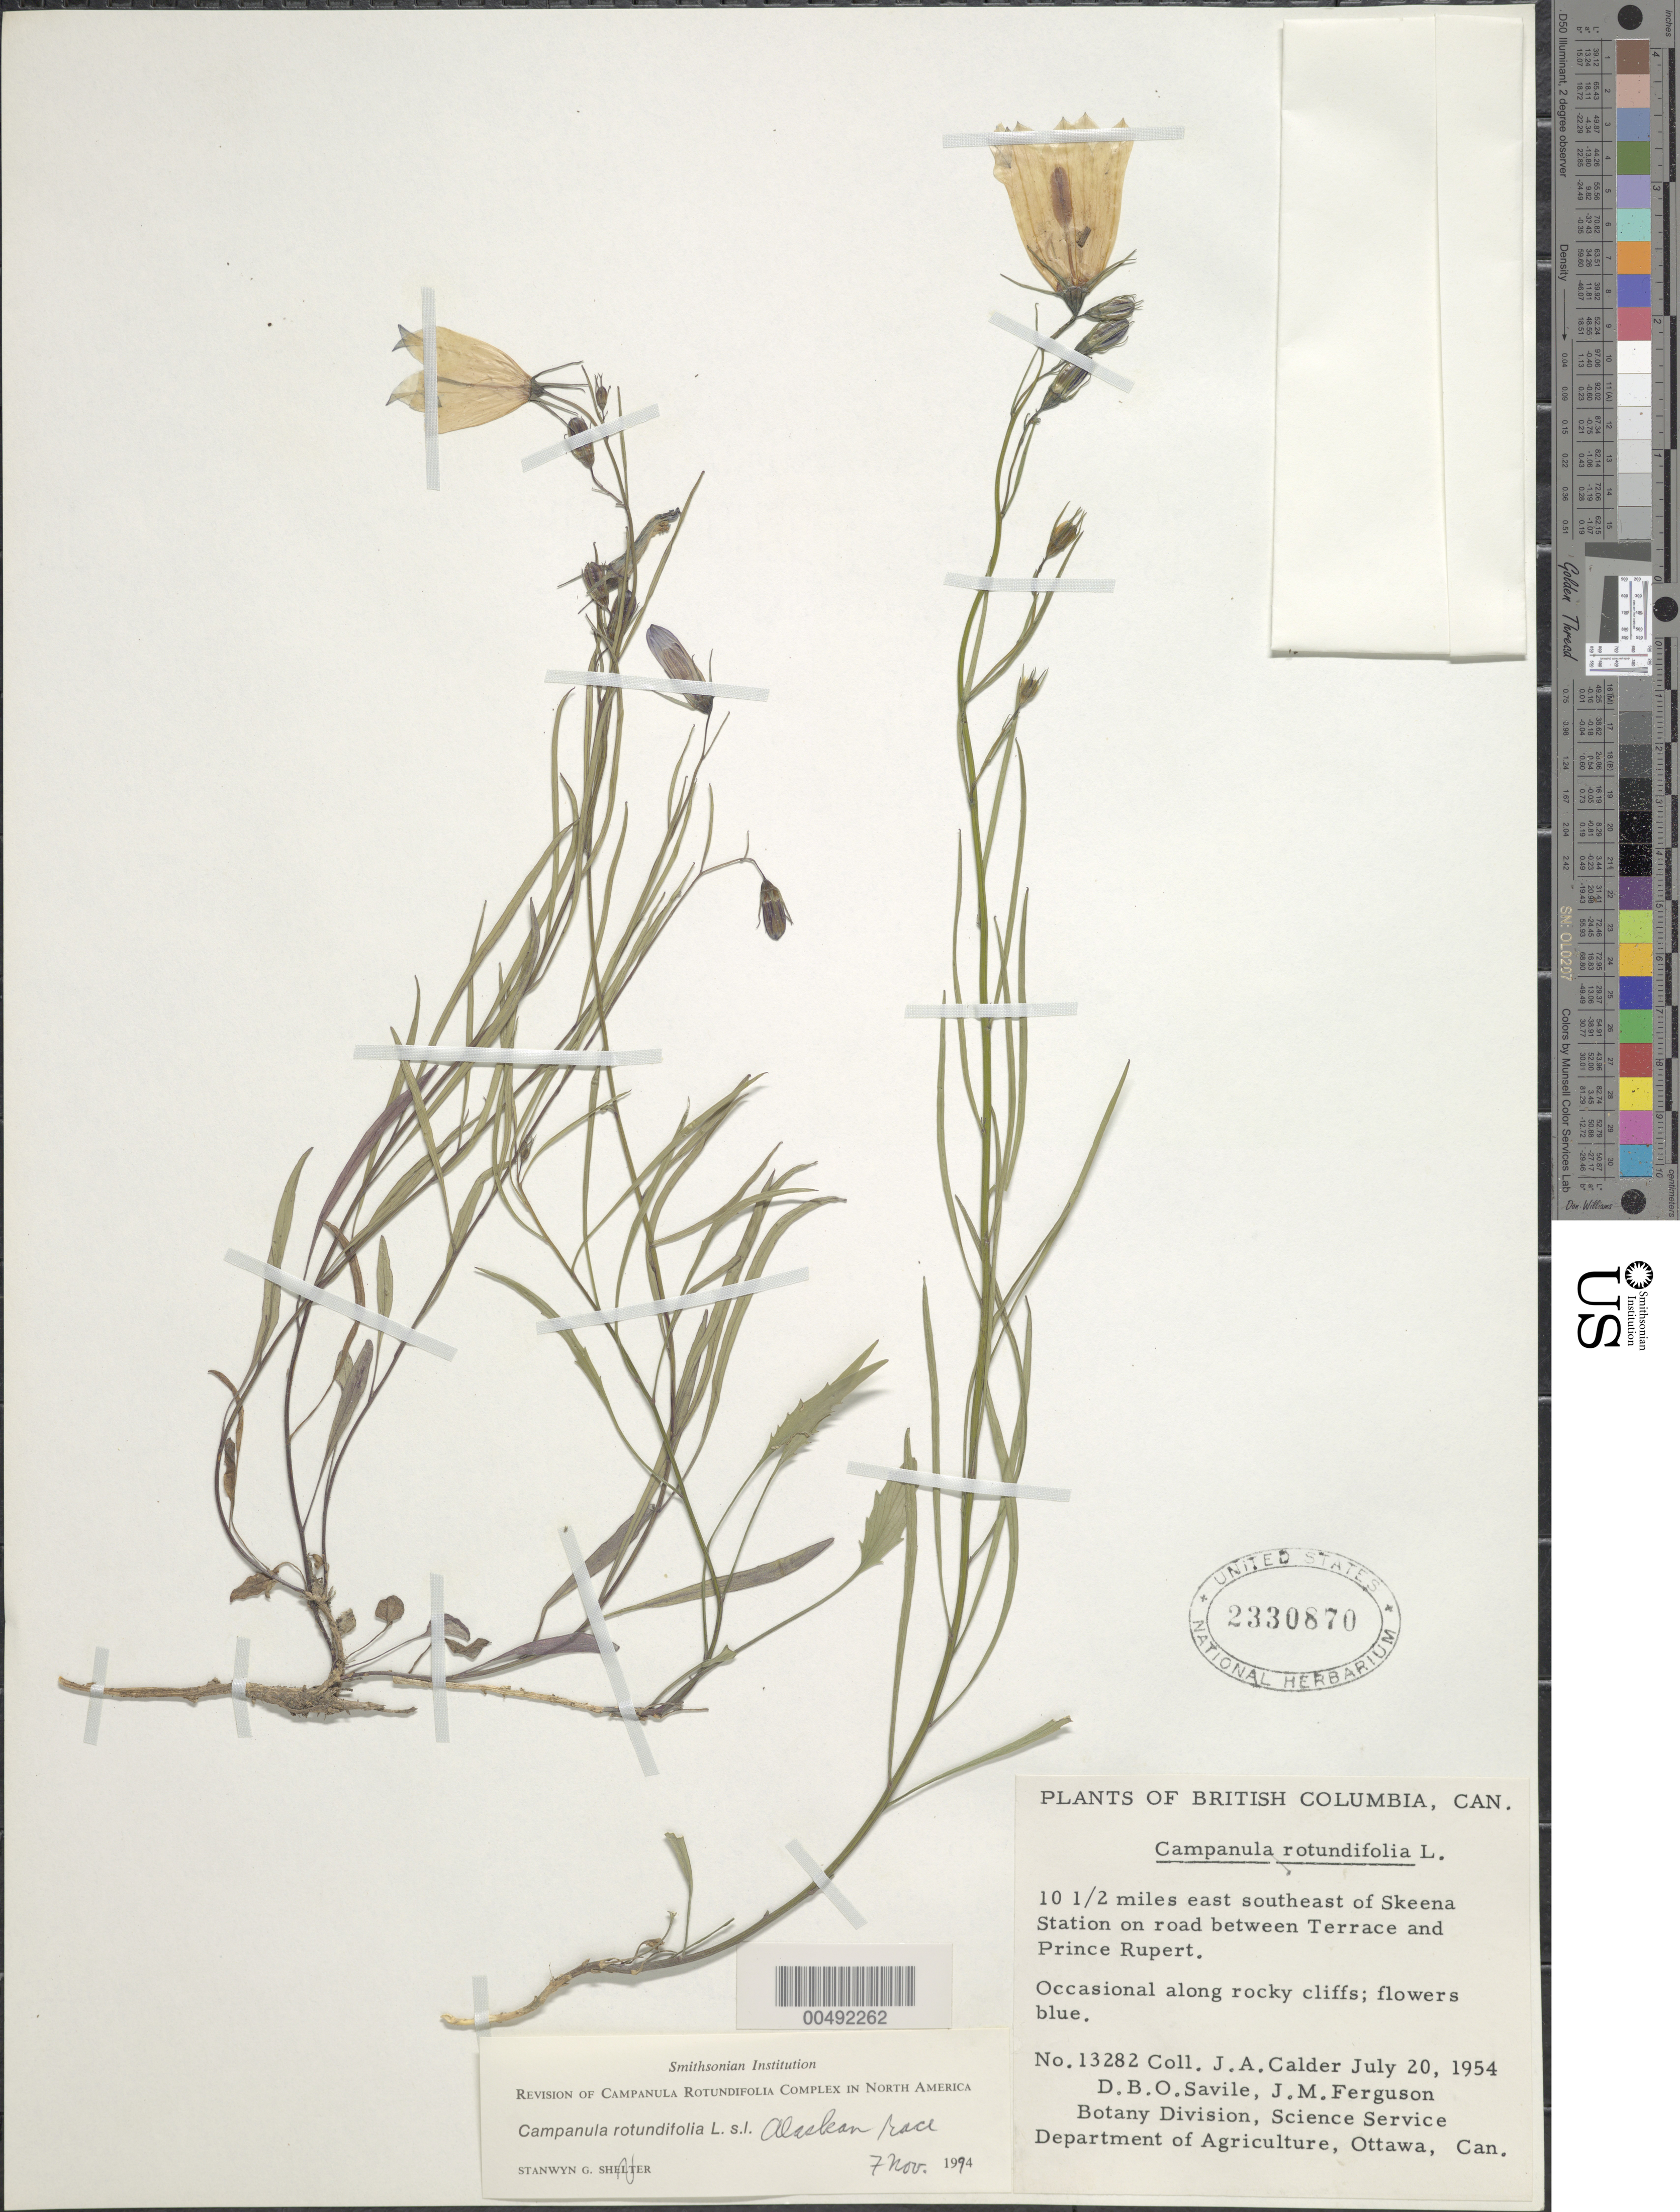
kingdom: Plantae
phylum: Tracheophyta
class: Magnoliopsida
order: Asterales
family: Campanulaceae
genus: Campanula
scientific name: Campanula rotundifolia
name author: L.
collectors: J. A. Calder, D. Savile & J. M. Ferguson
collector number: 13282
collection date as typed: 20 Jul 1954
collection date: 1954-07-20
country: Canada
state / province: British Columbia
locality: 10 1/2 mi. ESE of Skeena Station on road between Terrace and Prince Rupert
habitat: rocky cliffs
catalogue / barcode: US 2330870